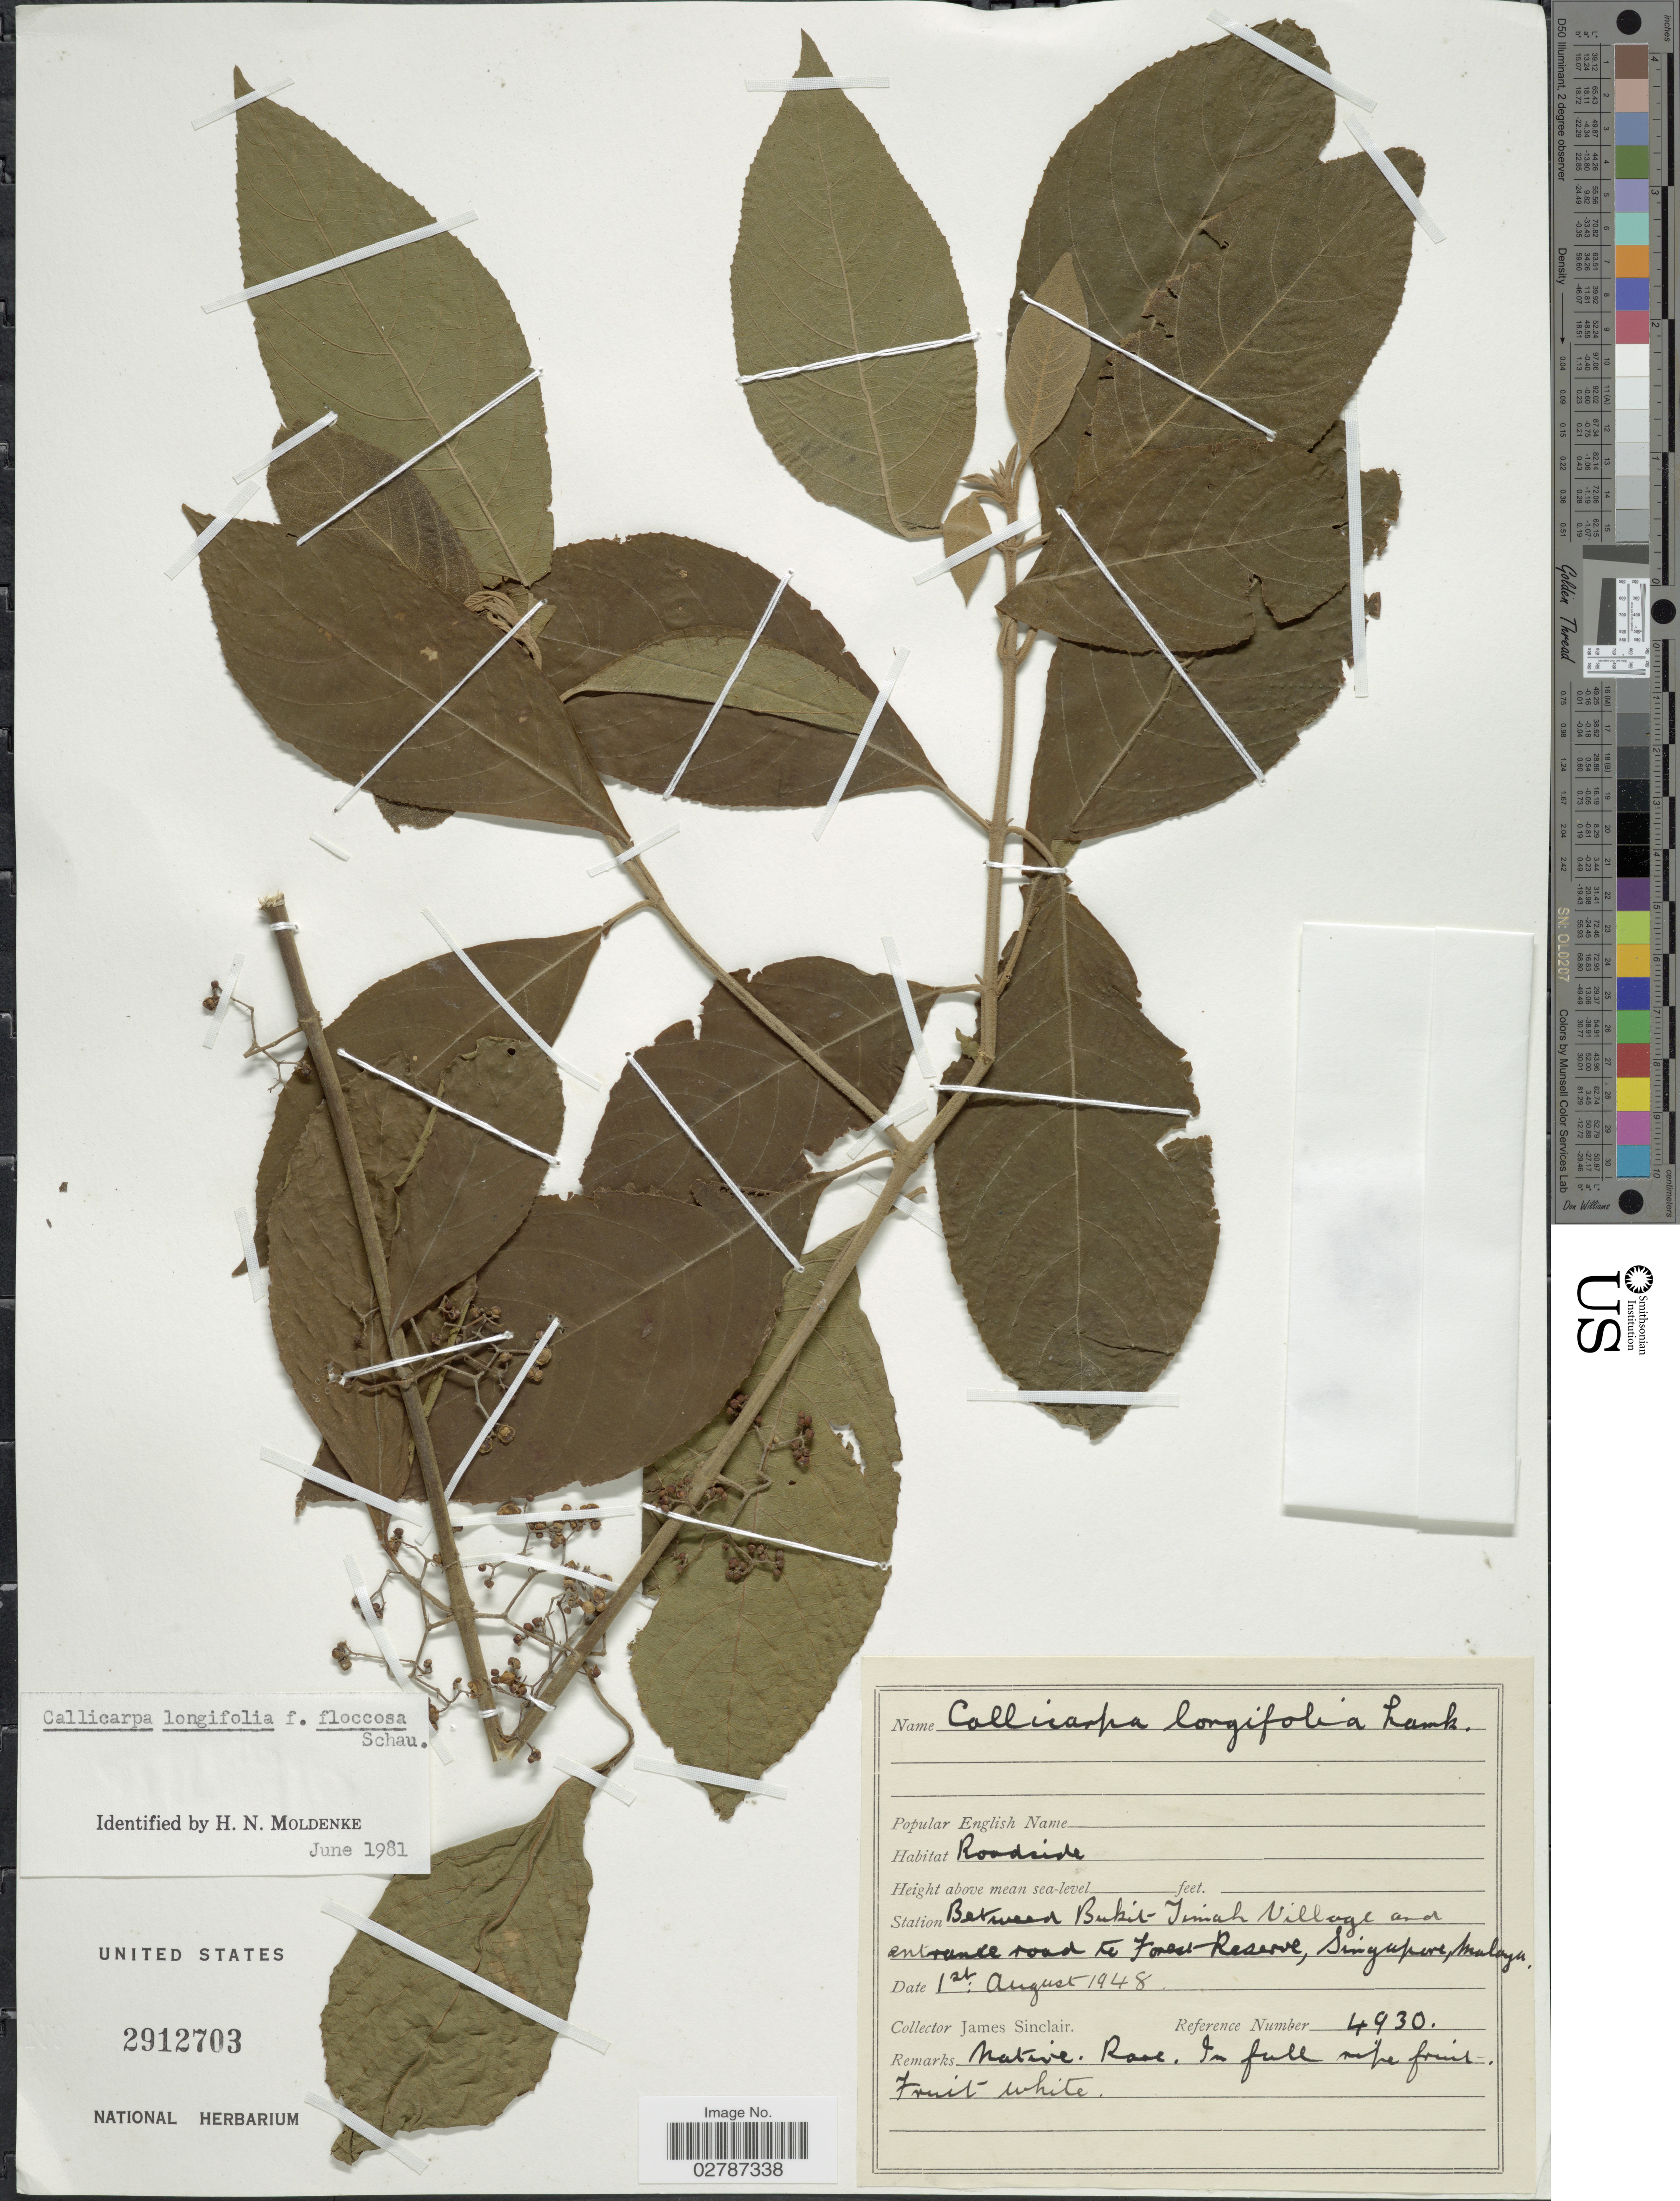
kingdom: Plantae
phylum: Tracheophyta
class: Magnoliopsida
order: Lamiales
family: Lamiaceae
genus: Callicarpa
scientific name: Callicarpa longifolia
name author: Lam.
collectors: J. Sinclair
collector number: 4930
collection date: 1948-08-01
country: Singapore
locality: Between Bukit Jimah Village and entrance road to Forest Reserve, Singapore, Malaya.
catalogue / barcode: US 2912703